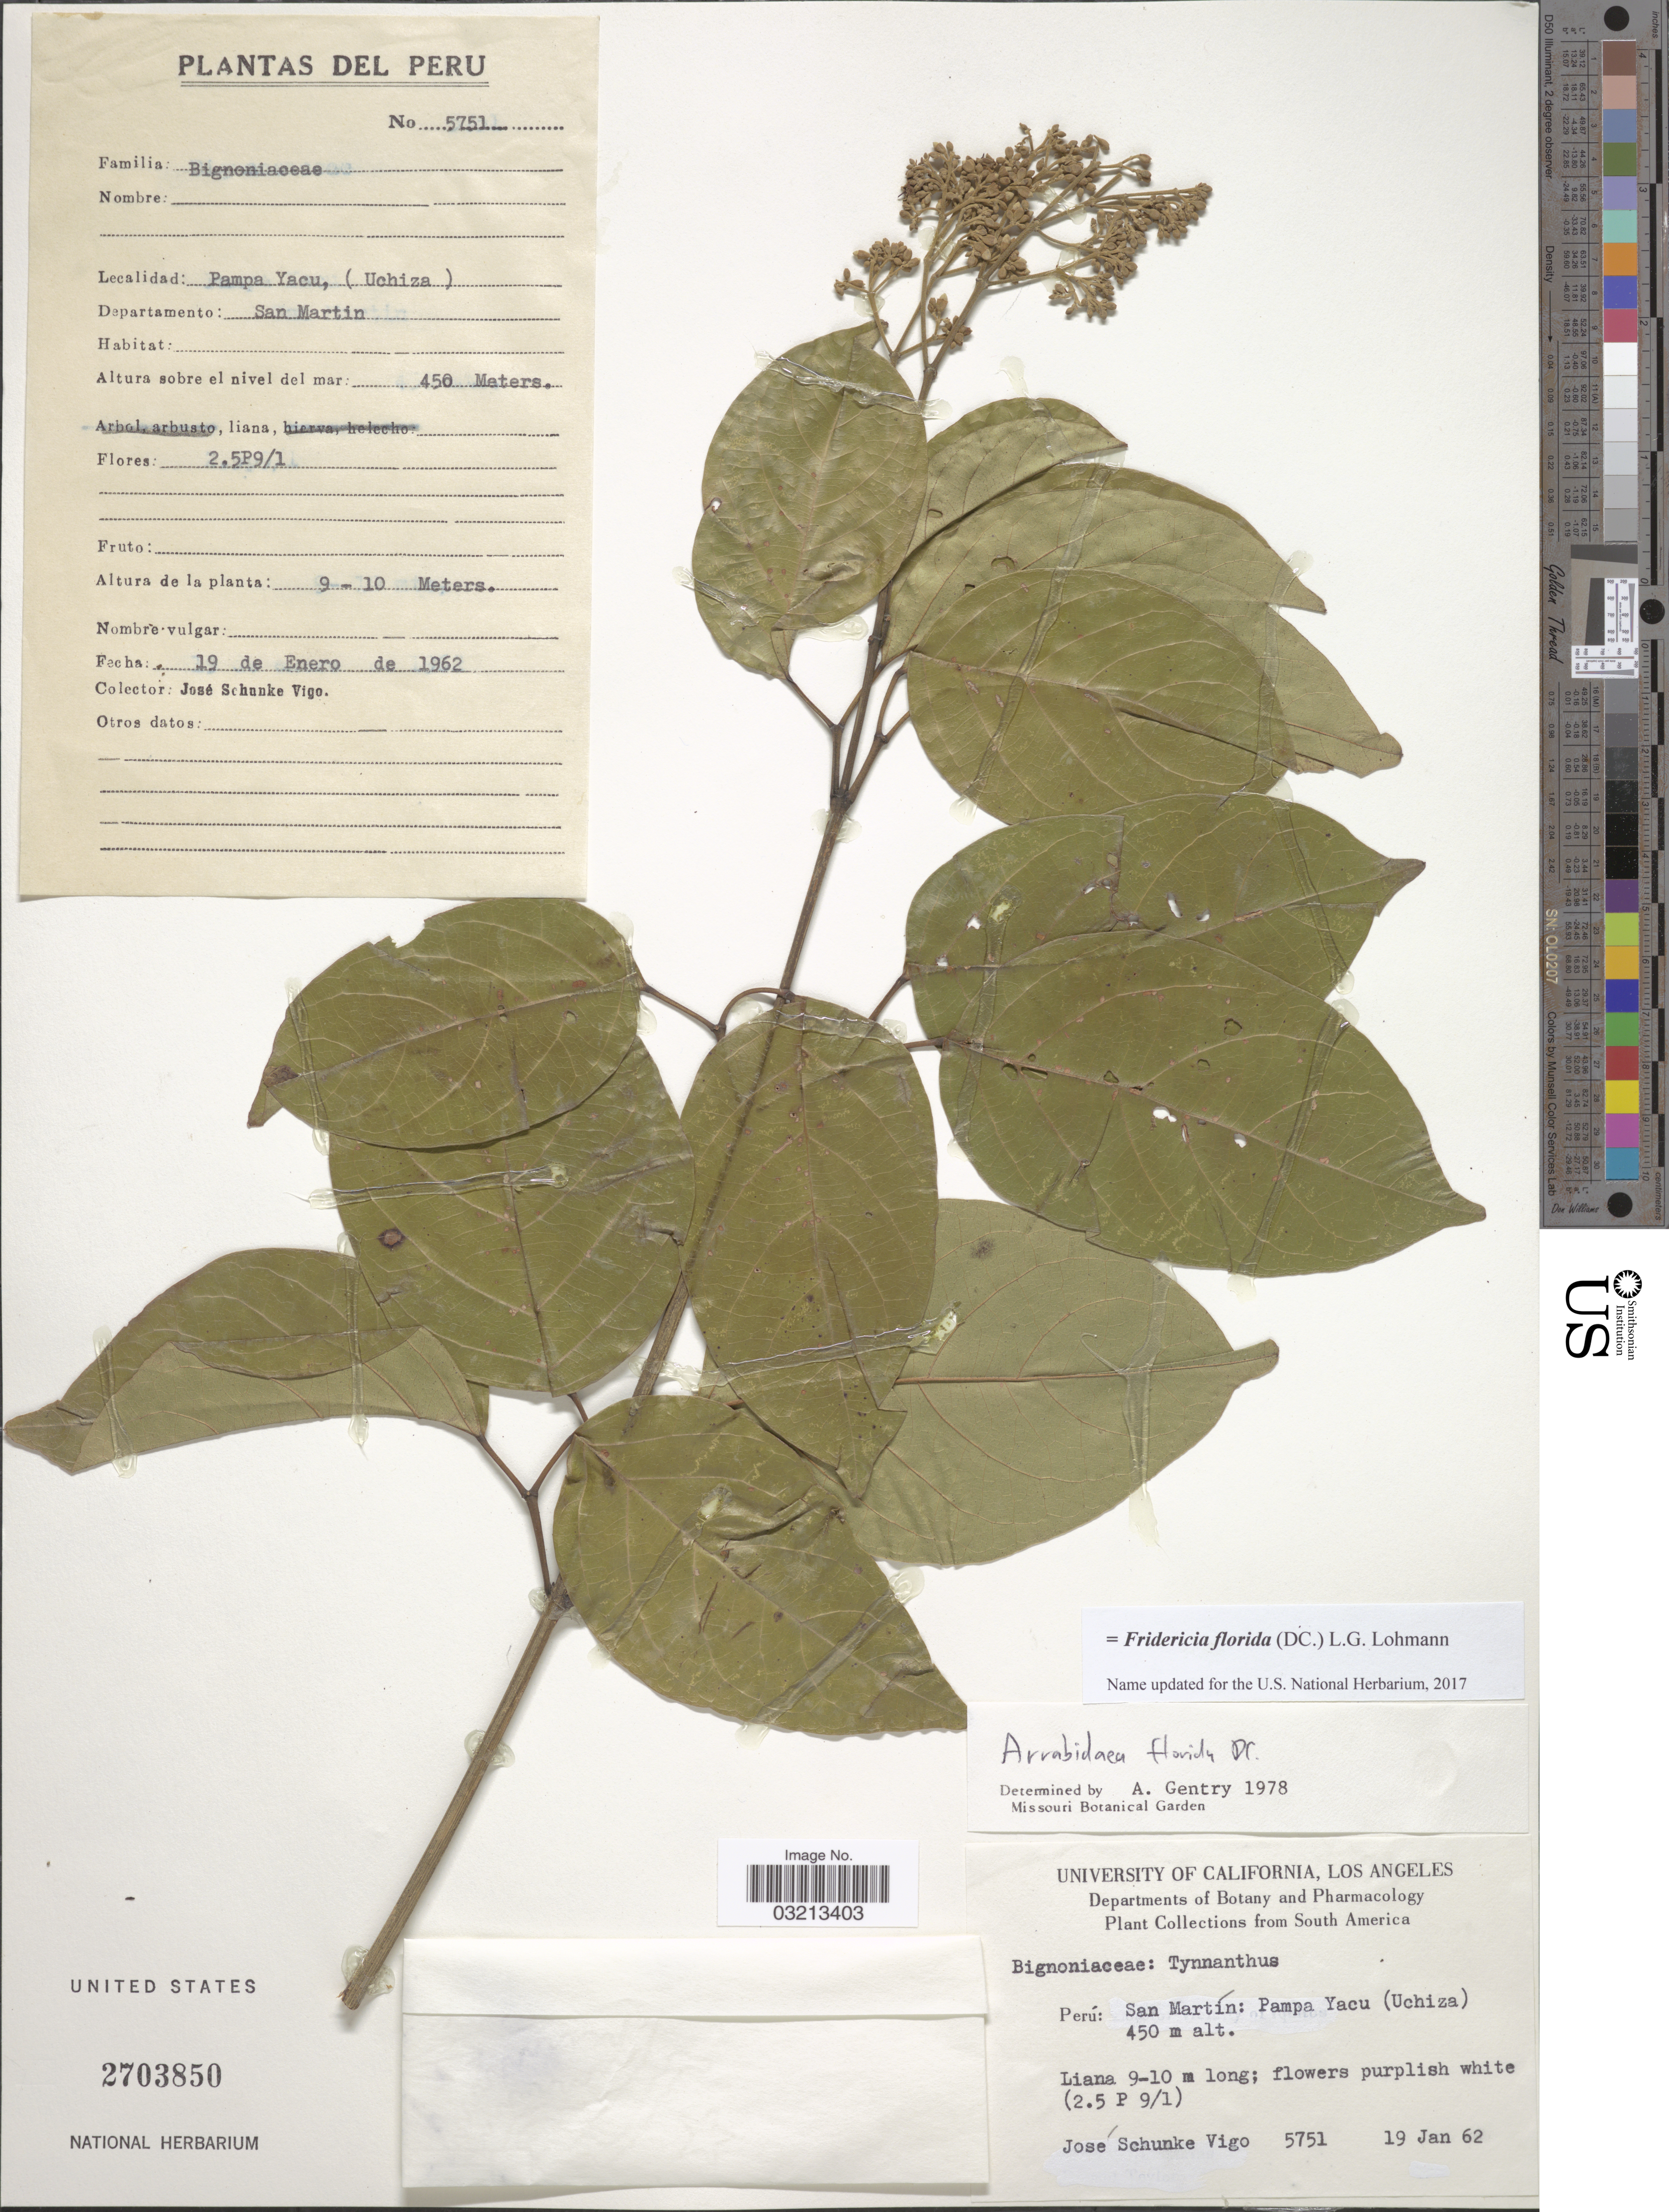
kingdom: Plantae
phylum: Tracheophyta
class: Magnoliopsida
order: Lamiales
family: Bignoniaceae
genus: Fridericia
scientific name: Fridericia florida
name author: (DC.) L.G. Lohmann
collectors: J. Schunke Vigo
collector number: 5751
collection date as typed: Transcribed d/m/y: 19/1/62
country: Peru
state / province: San Martín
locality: Pampa Yacu (Uchiza).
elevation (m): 450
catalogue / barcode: US 2703850